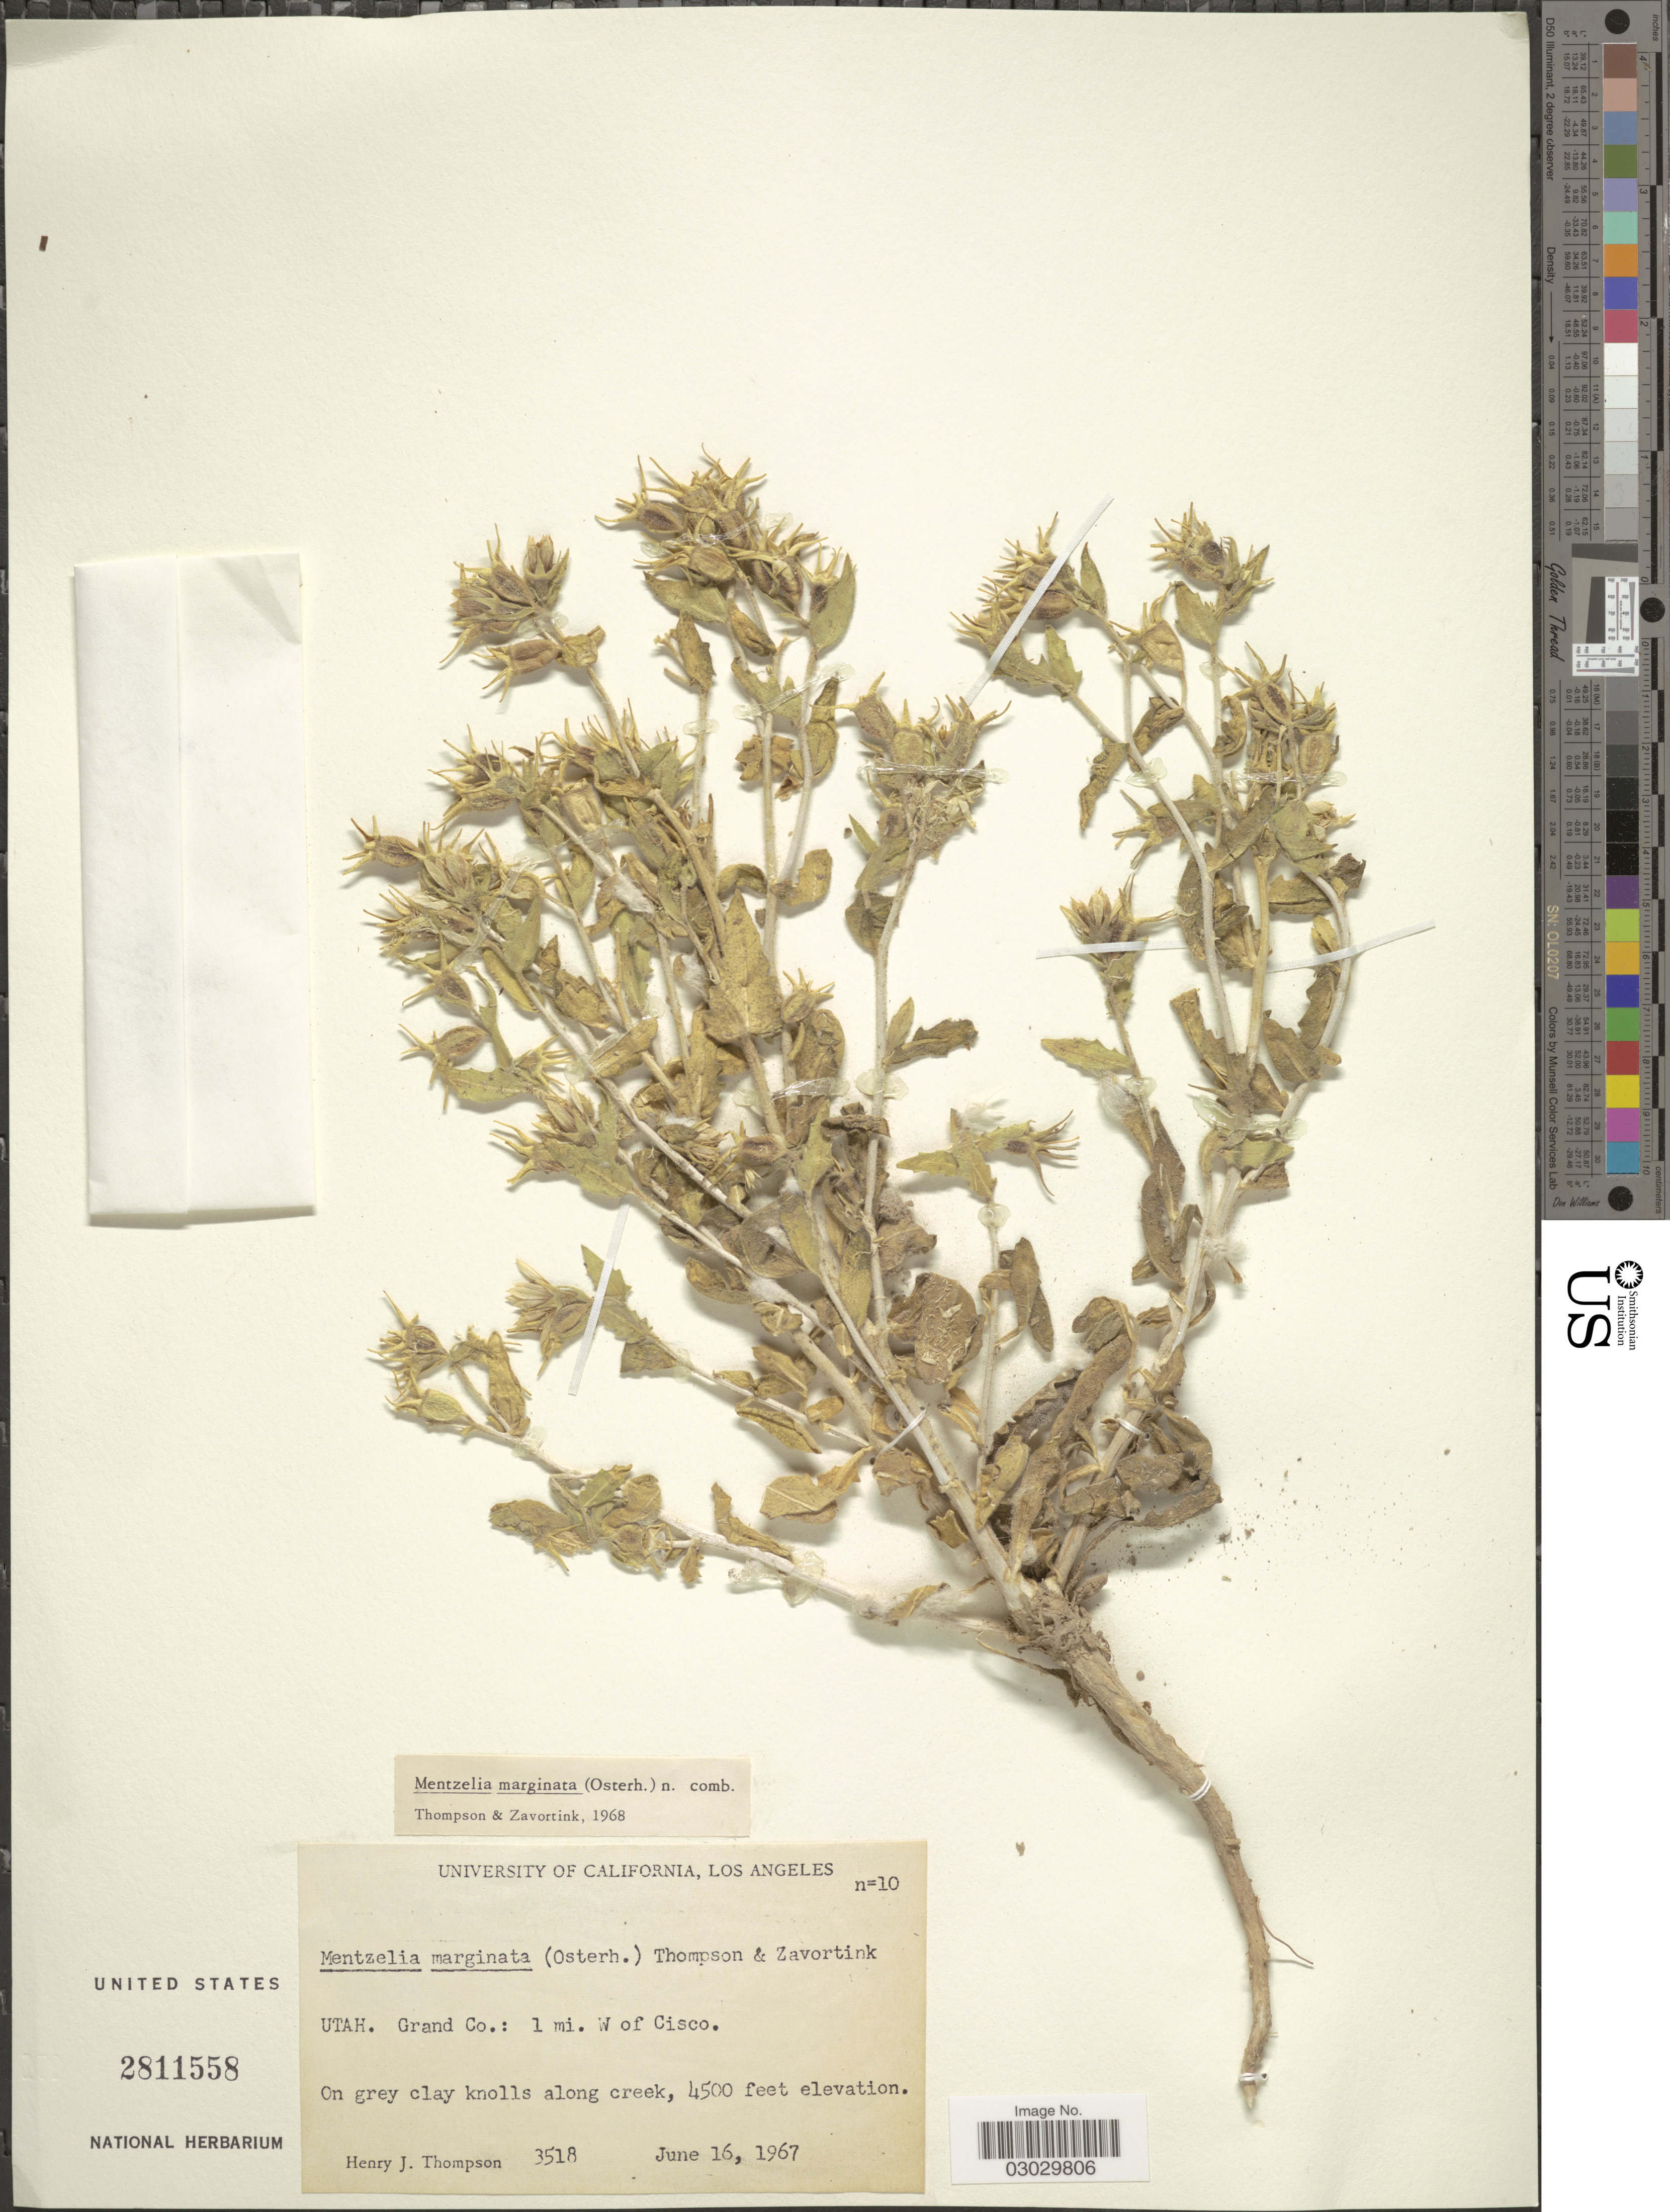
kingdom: Plantae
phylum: Tracheophyta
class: Magnoliopsida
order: Cornales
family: Loasaceae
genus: Mentzelia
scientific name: Mentzelia marginata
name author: (Osterh.) H.J. Thomps. & Prigge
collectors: H. J. Thompson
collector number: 3518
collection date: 1967-06-16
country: United States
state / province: Utah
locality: Grand Co.: 1 mi. W of Cisco.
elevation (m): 1372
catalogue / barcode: US 2811558